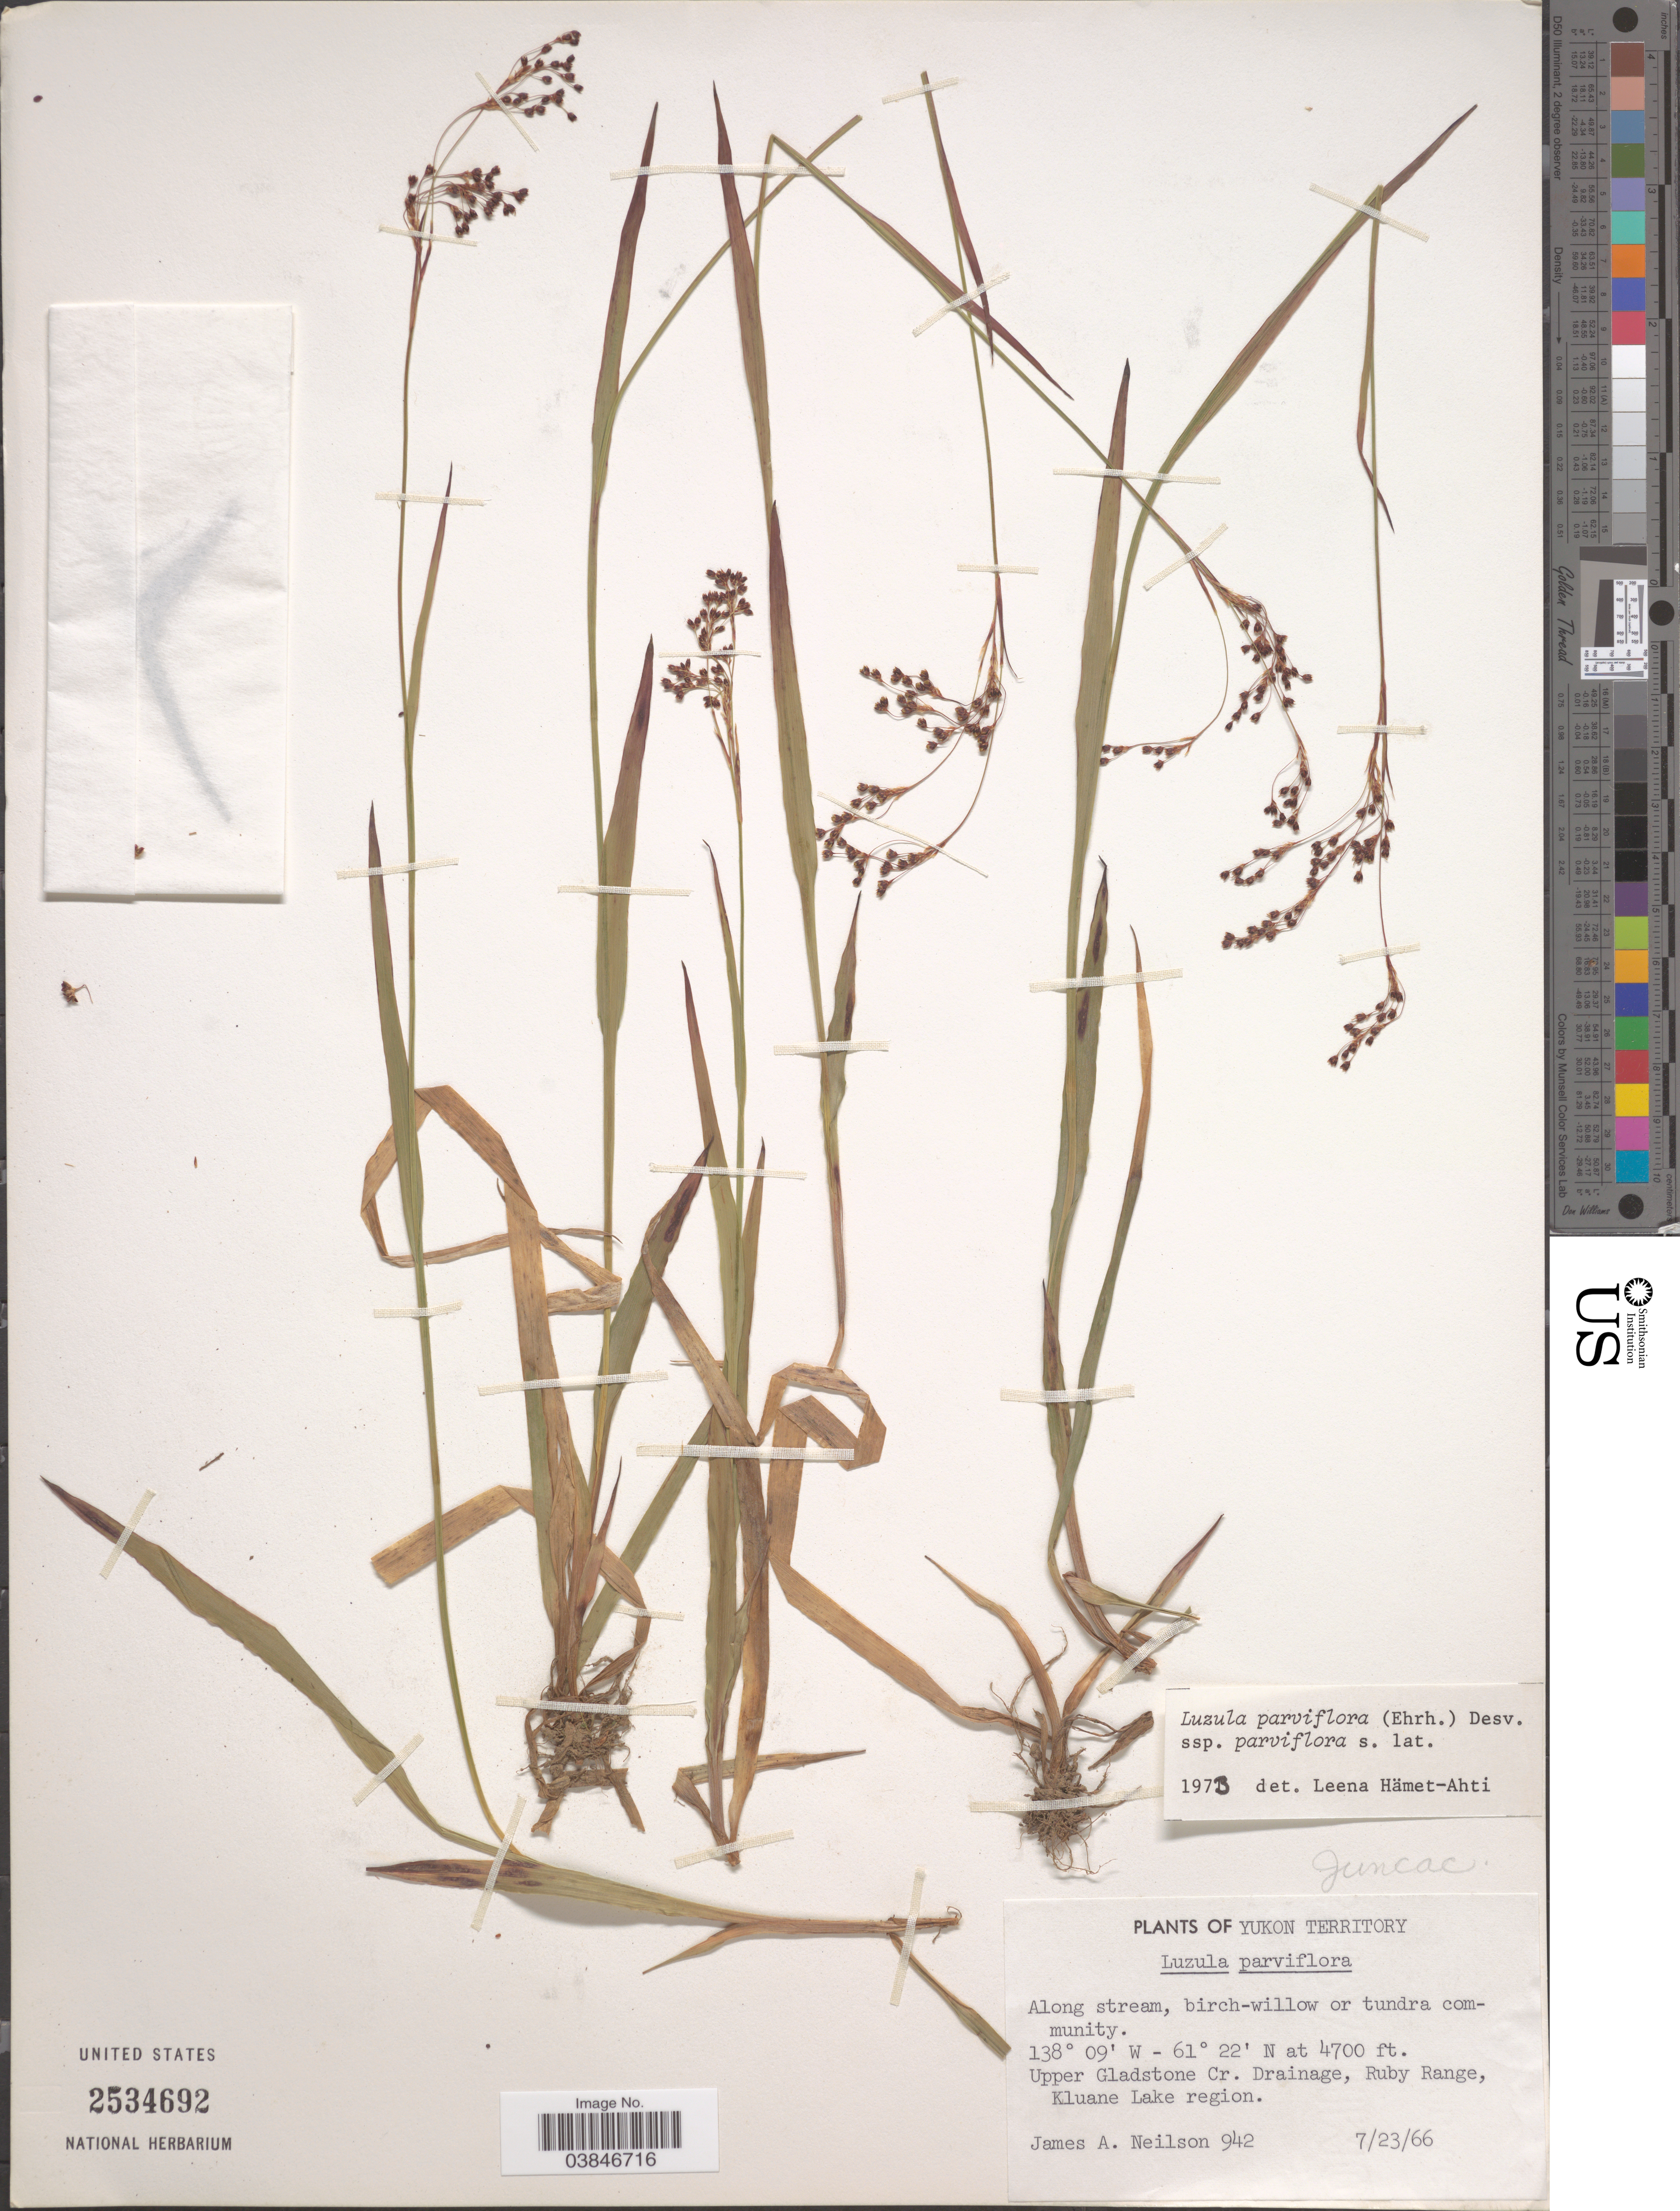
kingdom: Plantae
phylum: Tracheophyta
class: Liliopsida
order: Poales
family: Juncaceae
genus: Luzula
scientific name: Luzula parviflora subsp. parviflora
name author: (Ehrh.) Desv.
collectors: J. Neilson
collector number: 942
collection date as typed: Transcribed d/m/y: 23/7/66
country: Canada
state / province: Yukon Territory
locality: Upper Gladstone Cr. Drainage, Ruby Range, Kluane Lake region.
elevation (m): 1433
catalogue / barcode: US 2534692